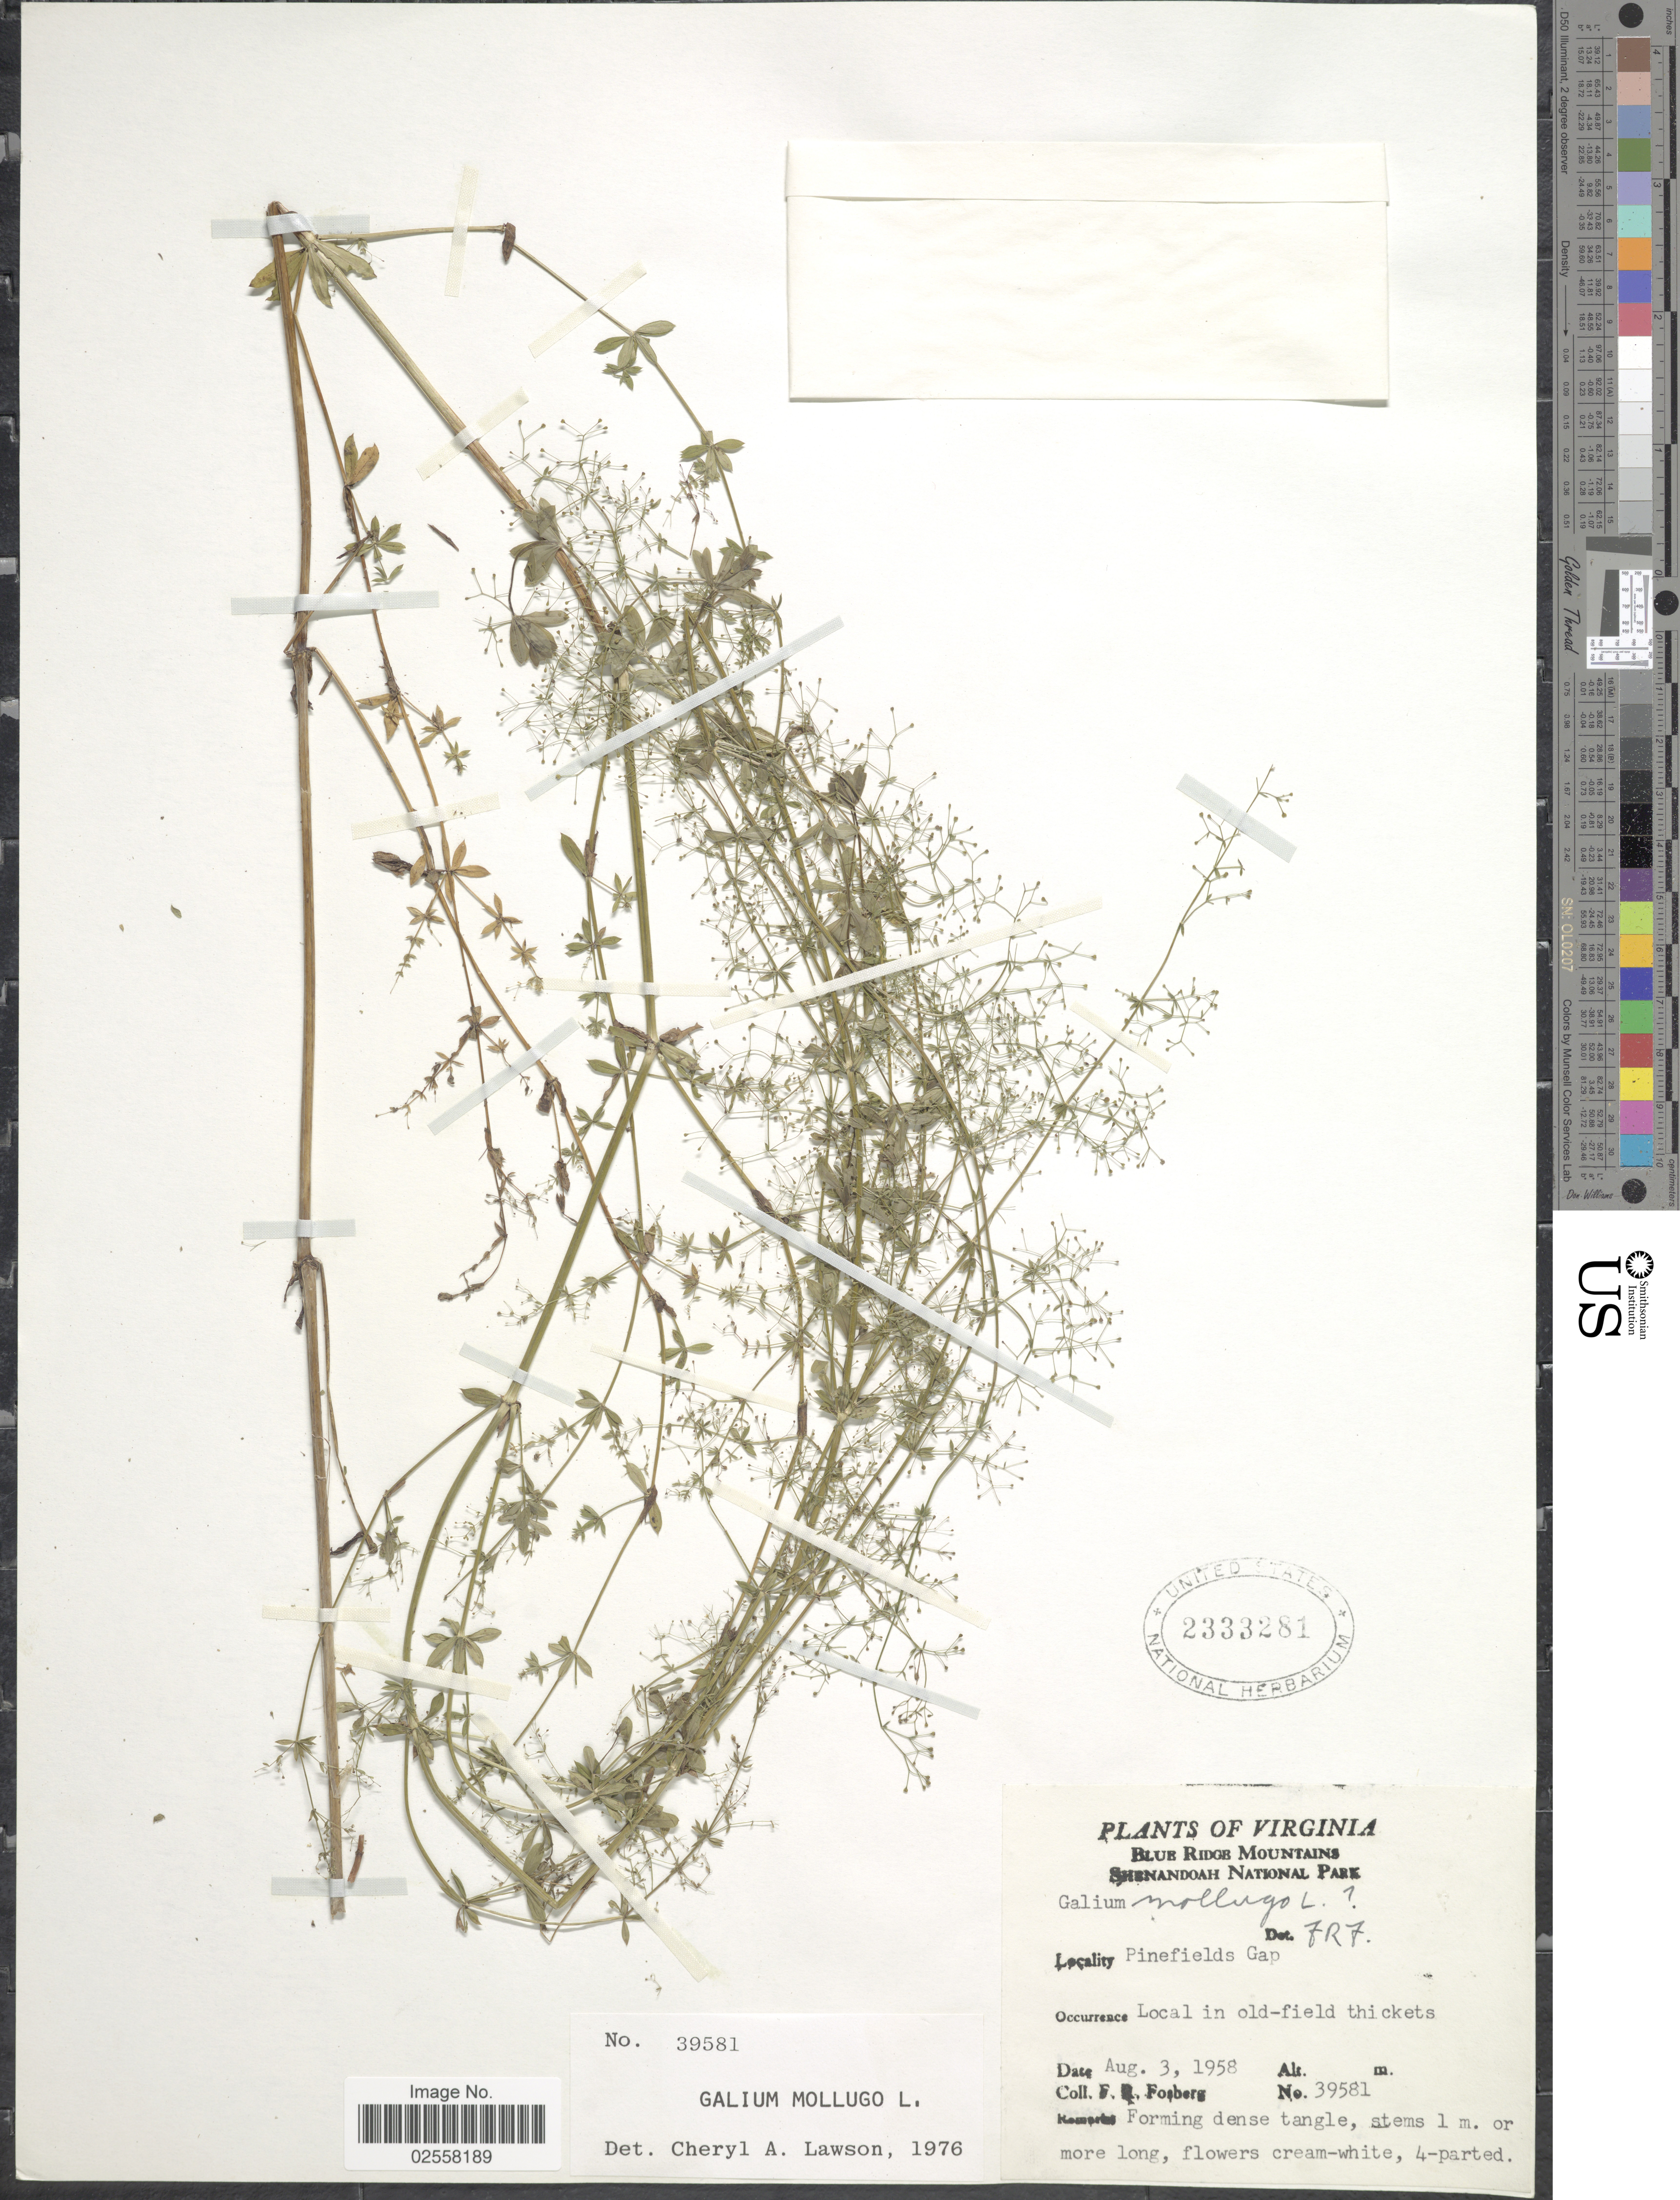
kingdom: Plantae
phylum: Tracheophyta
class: Magnoliopsida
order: Gentianales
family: Rubiaceae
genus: Galium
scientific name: Galium mollugo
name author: L.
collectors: F. R. Fosberg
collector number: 39581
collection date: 1958-08-03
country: United States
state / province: Virginia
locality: Blue Ridge Mountains, Shenandoah National Park, Pinefields Gap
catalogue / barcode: US 2333281